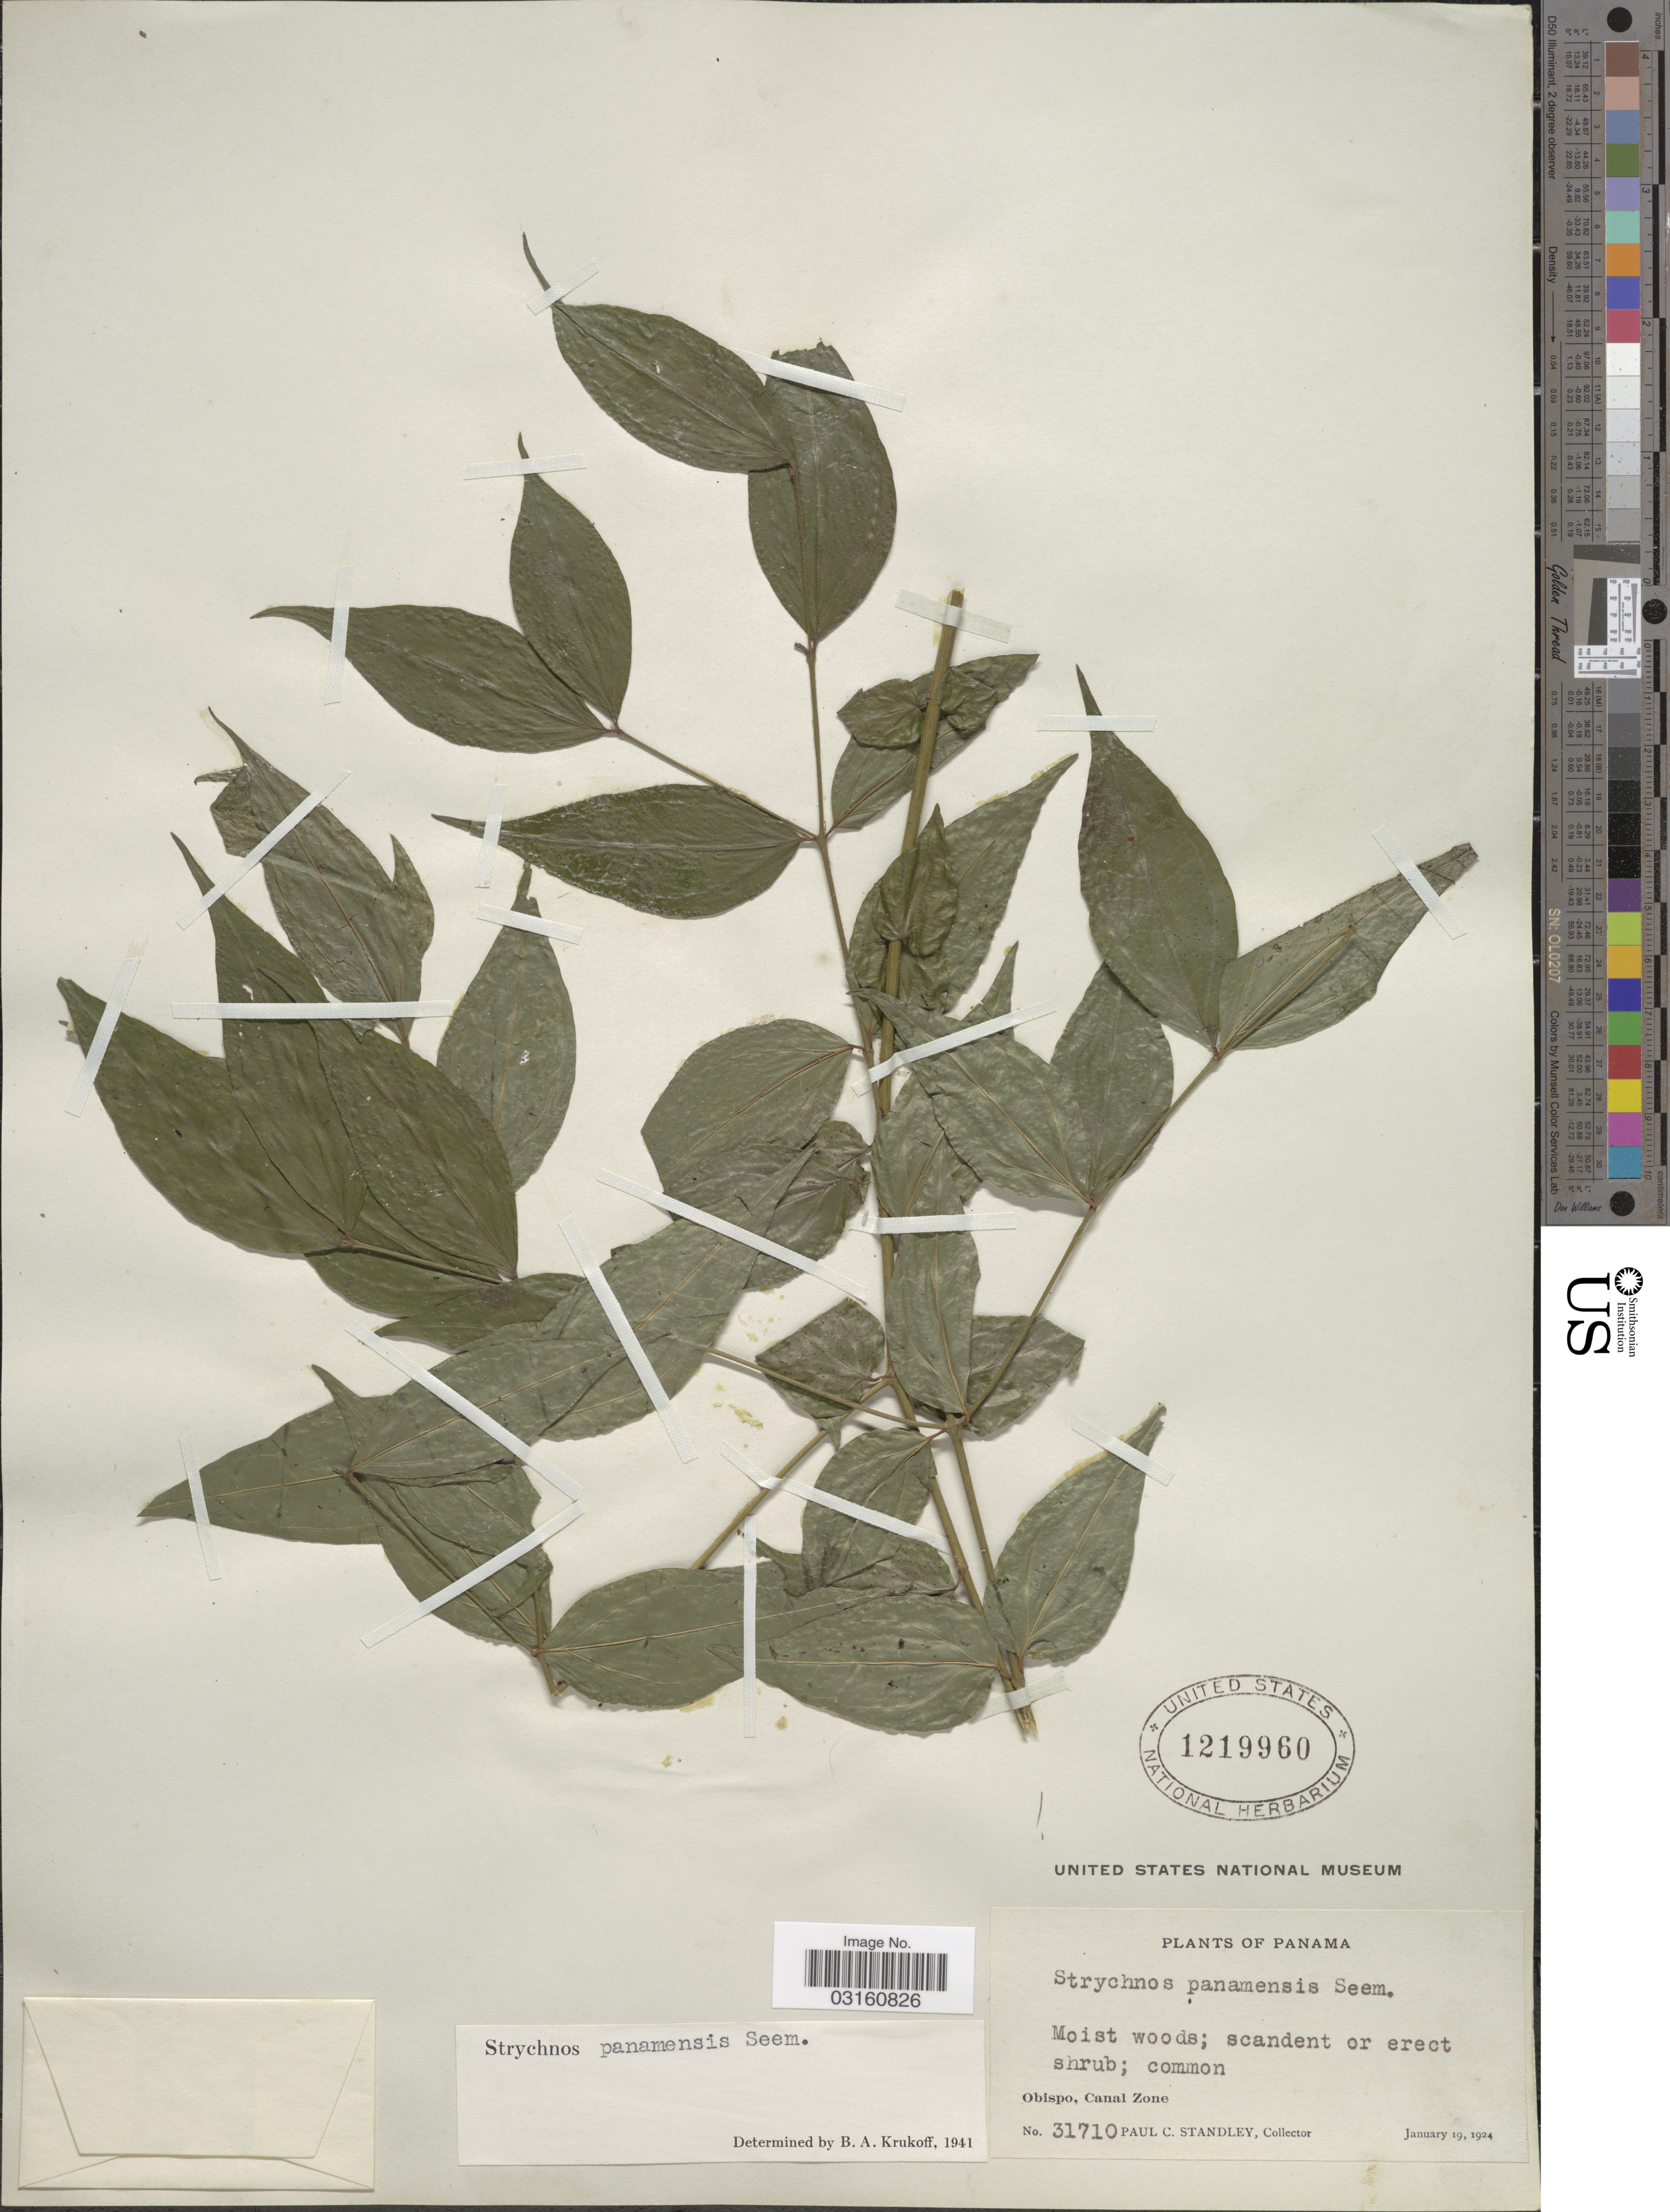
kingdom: Plantae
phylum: Tracheophyta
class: Magnoliopsida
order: Gentianales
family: Loganiaceae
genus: Strychnos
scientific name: Strychnos panamensis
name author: Seem.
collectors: P. C. Standley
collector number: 31710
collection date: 1924-01-19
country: Panama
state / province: Colón / Panamá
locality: Obispo, Canal Zone.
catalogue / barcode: US 1219960